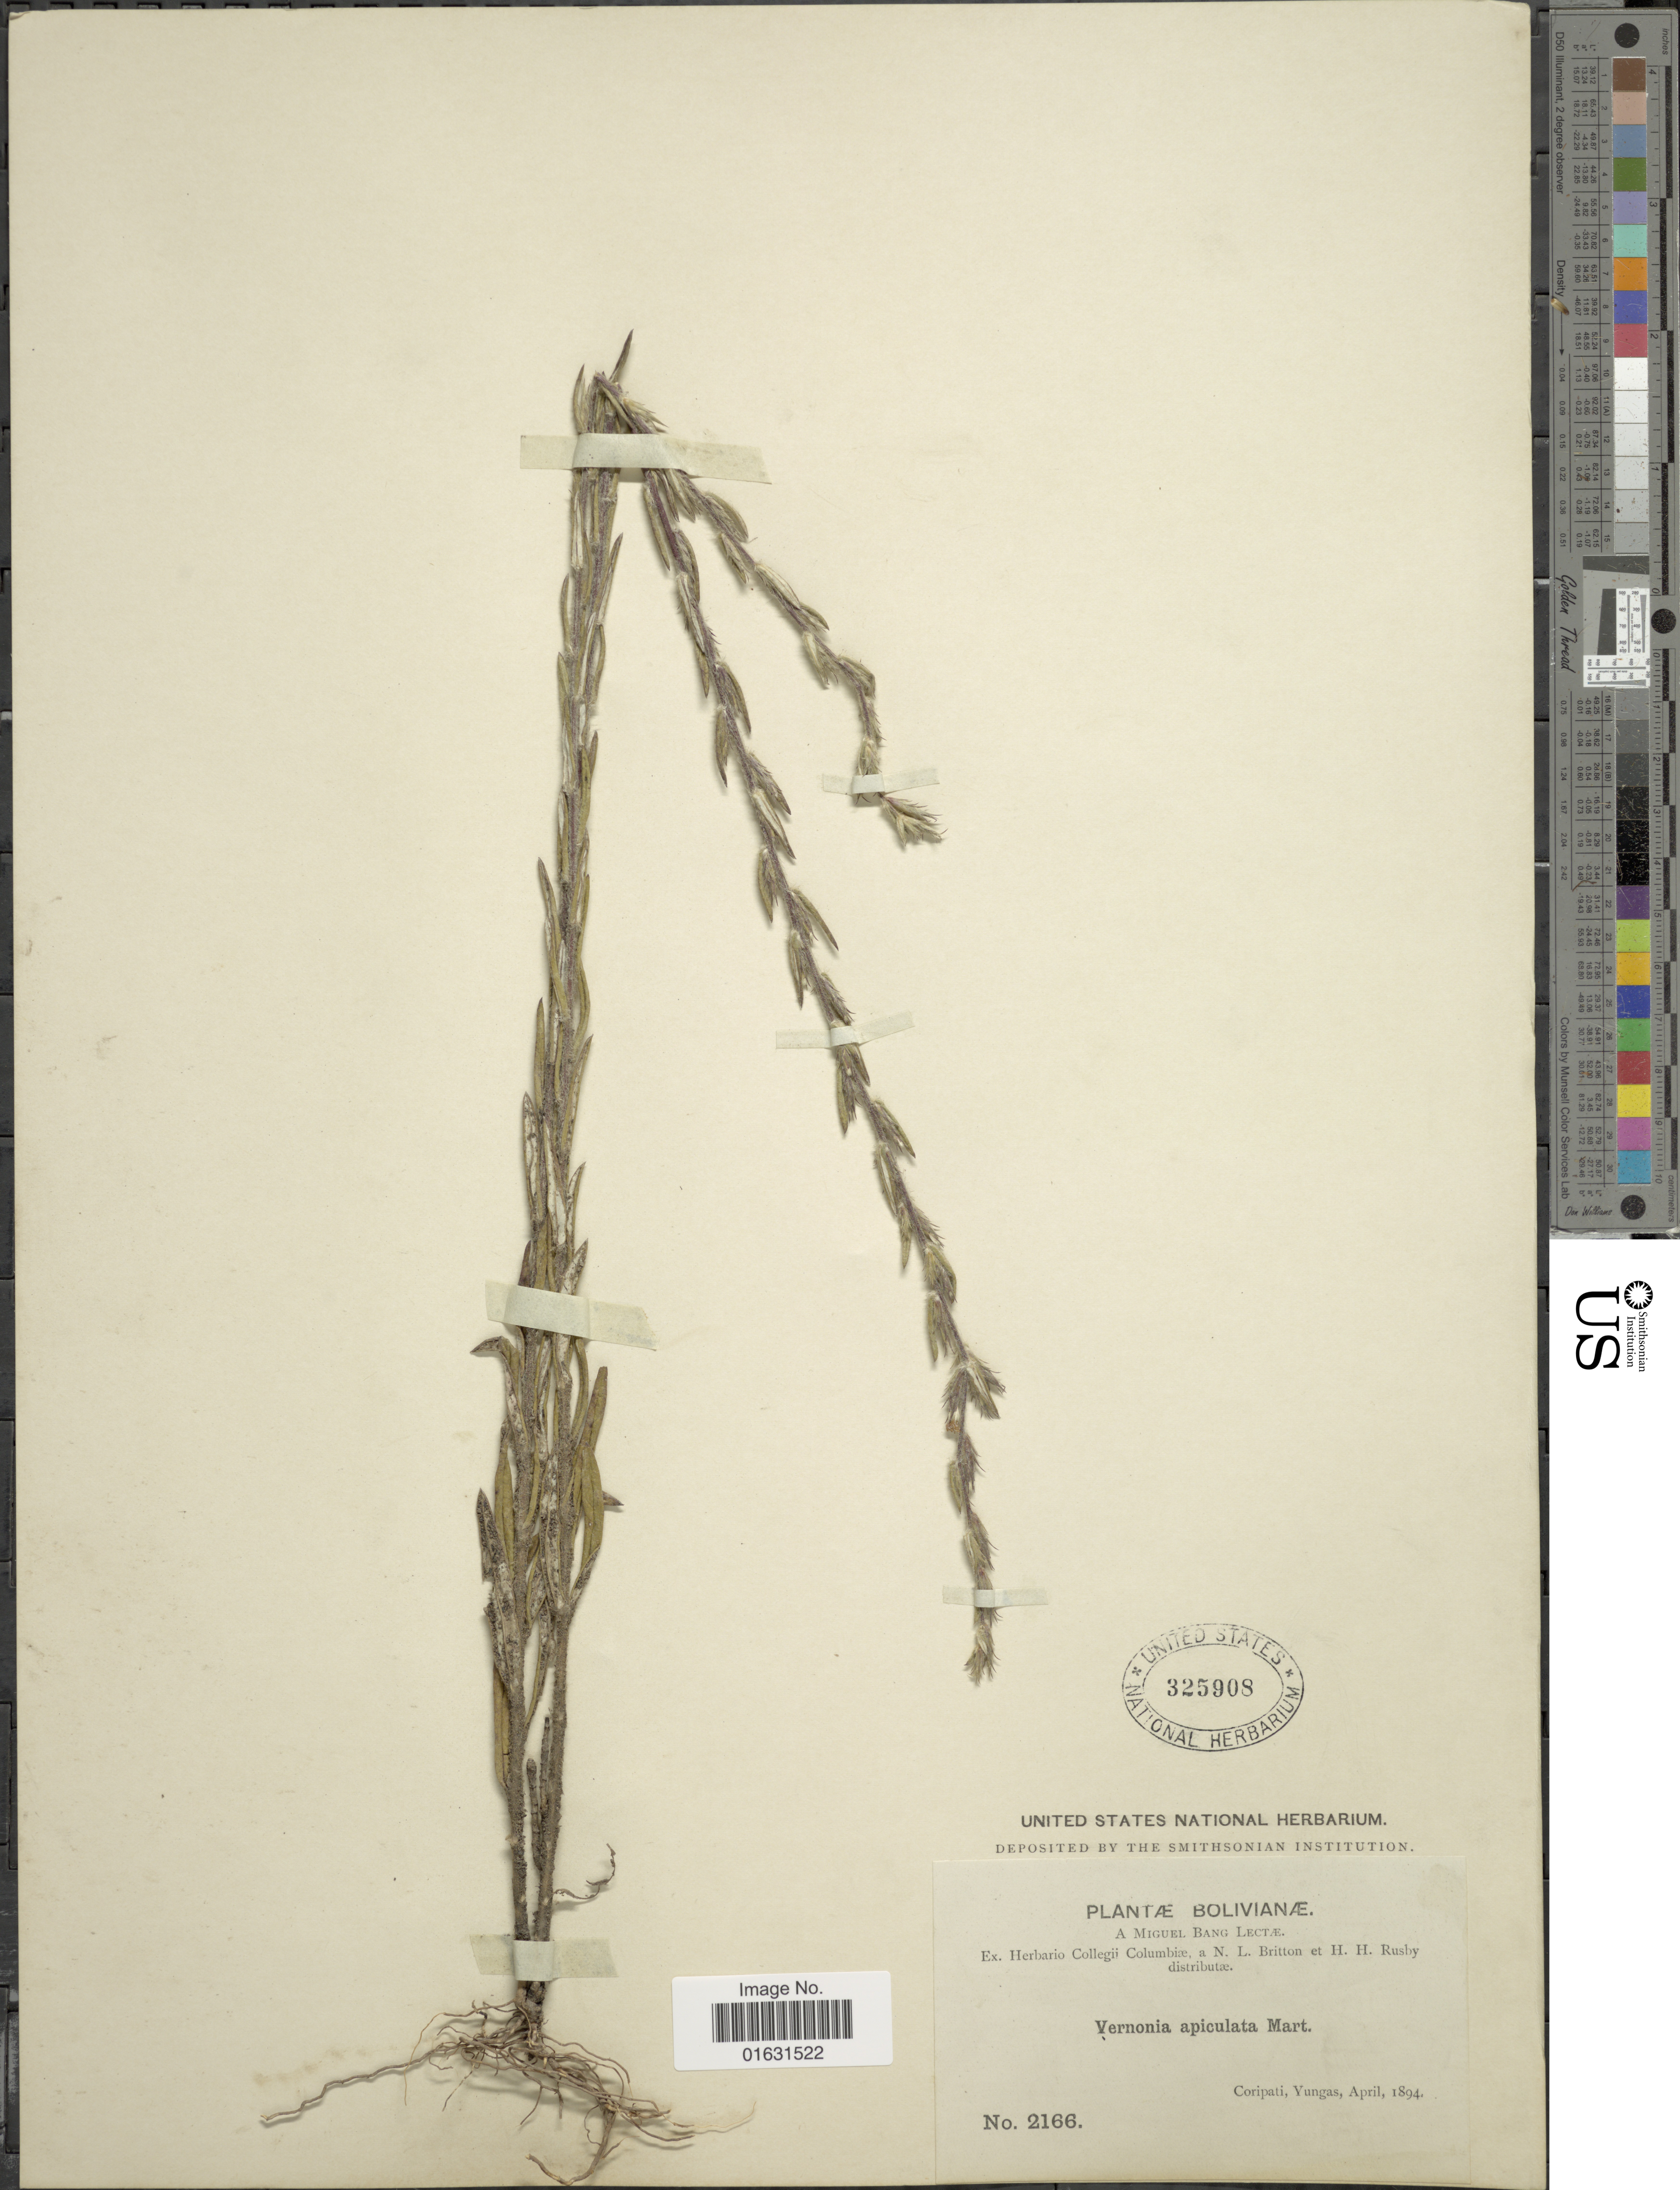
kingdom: Plantae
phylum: Tracheophyta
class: Magnoliopsida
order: Asterales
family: Asteraceae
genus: Stenocephalum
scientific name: Stenocephalum apiculatum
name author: (Mart.) Sch. Bip.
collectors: M. Bang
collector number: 2166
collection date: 1894-04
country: Bolivia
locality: Coripati, Yungas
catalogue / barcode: US 325908